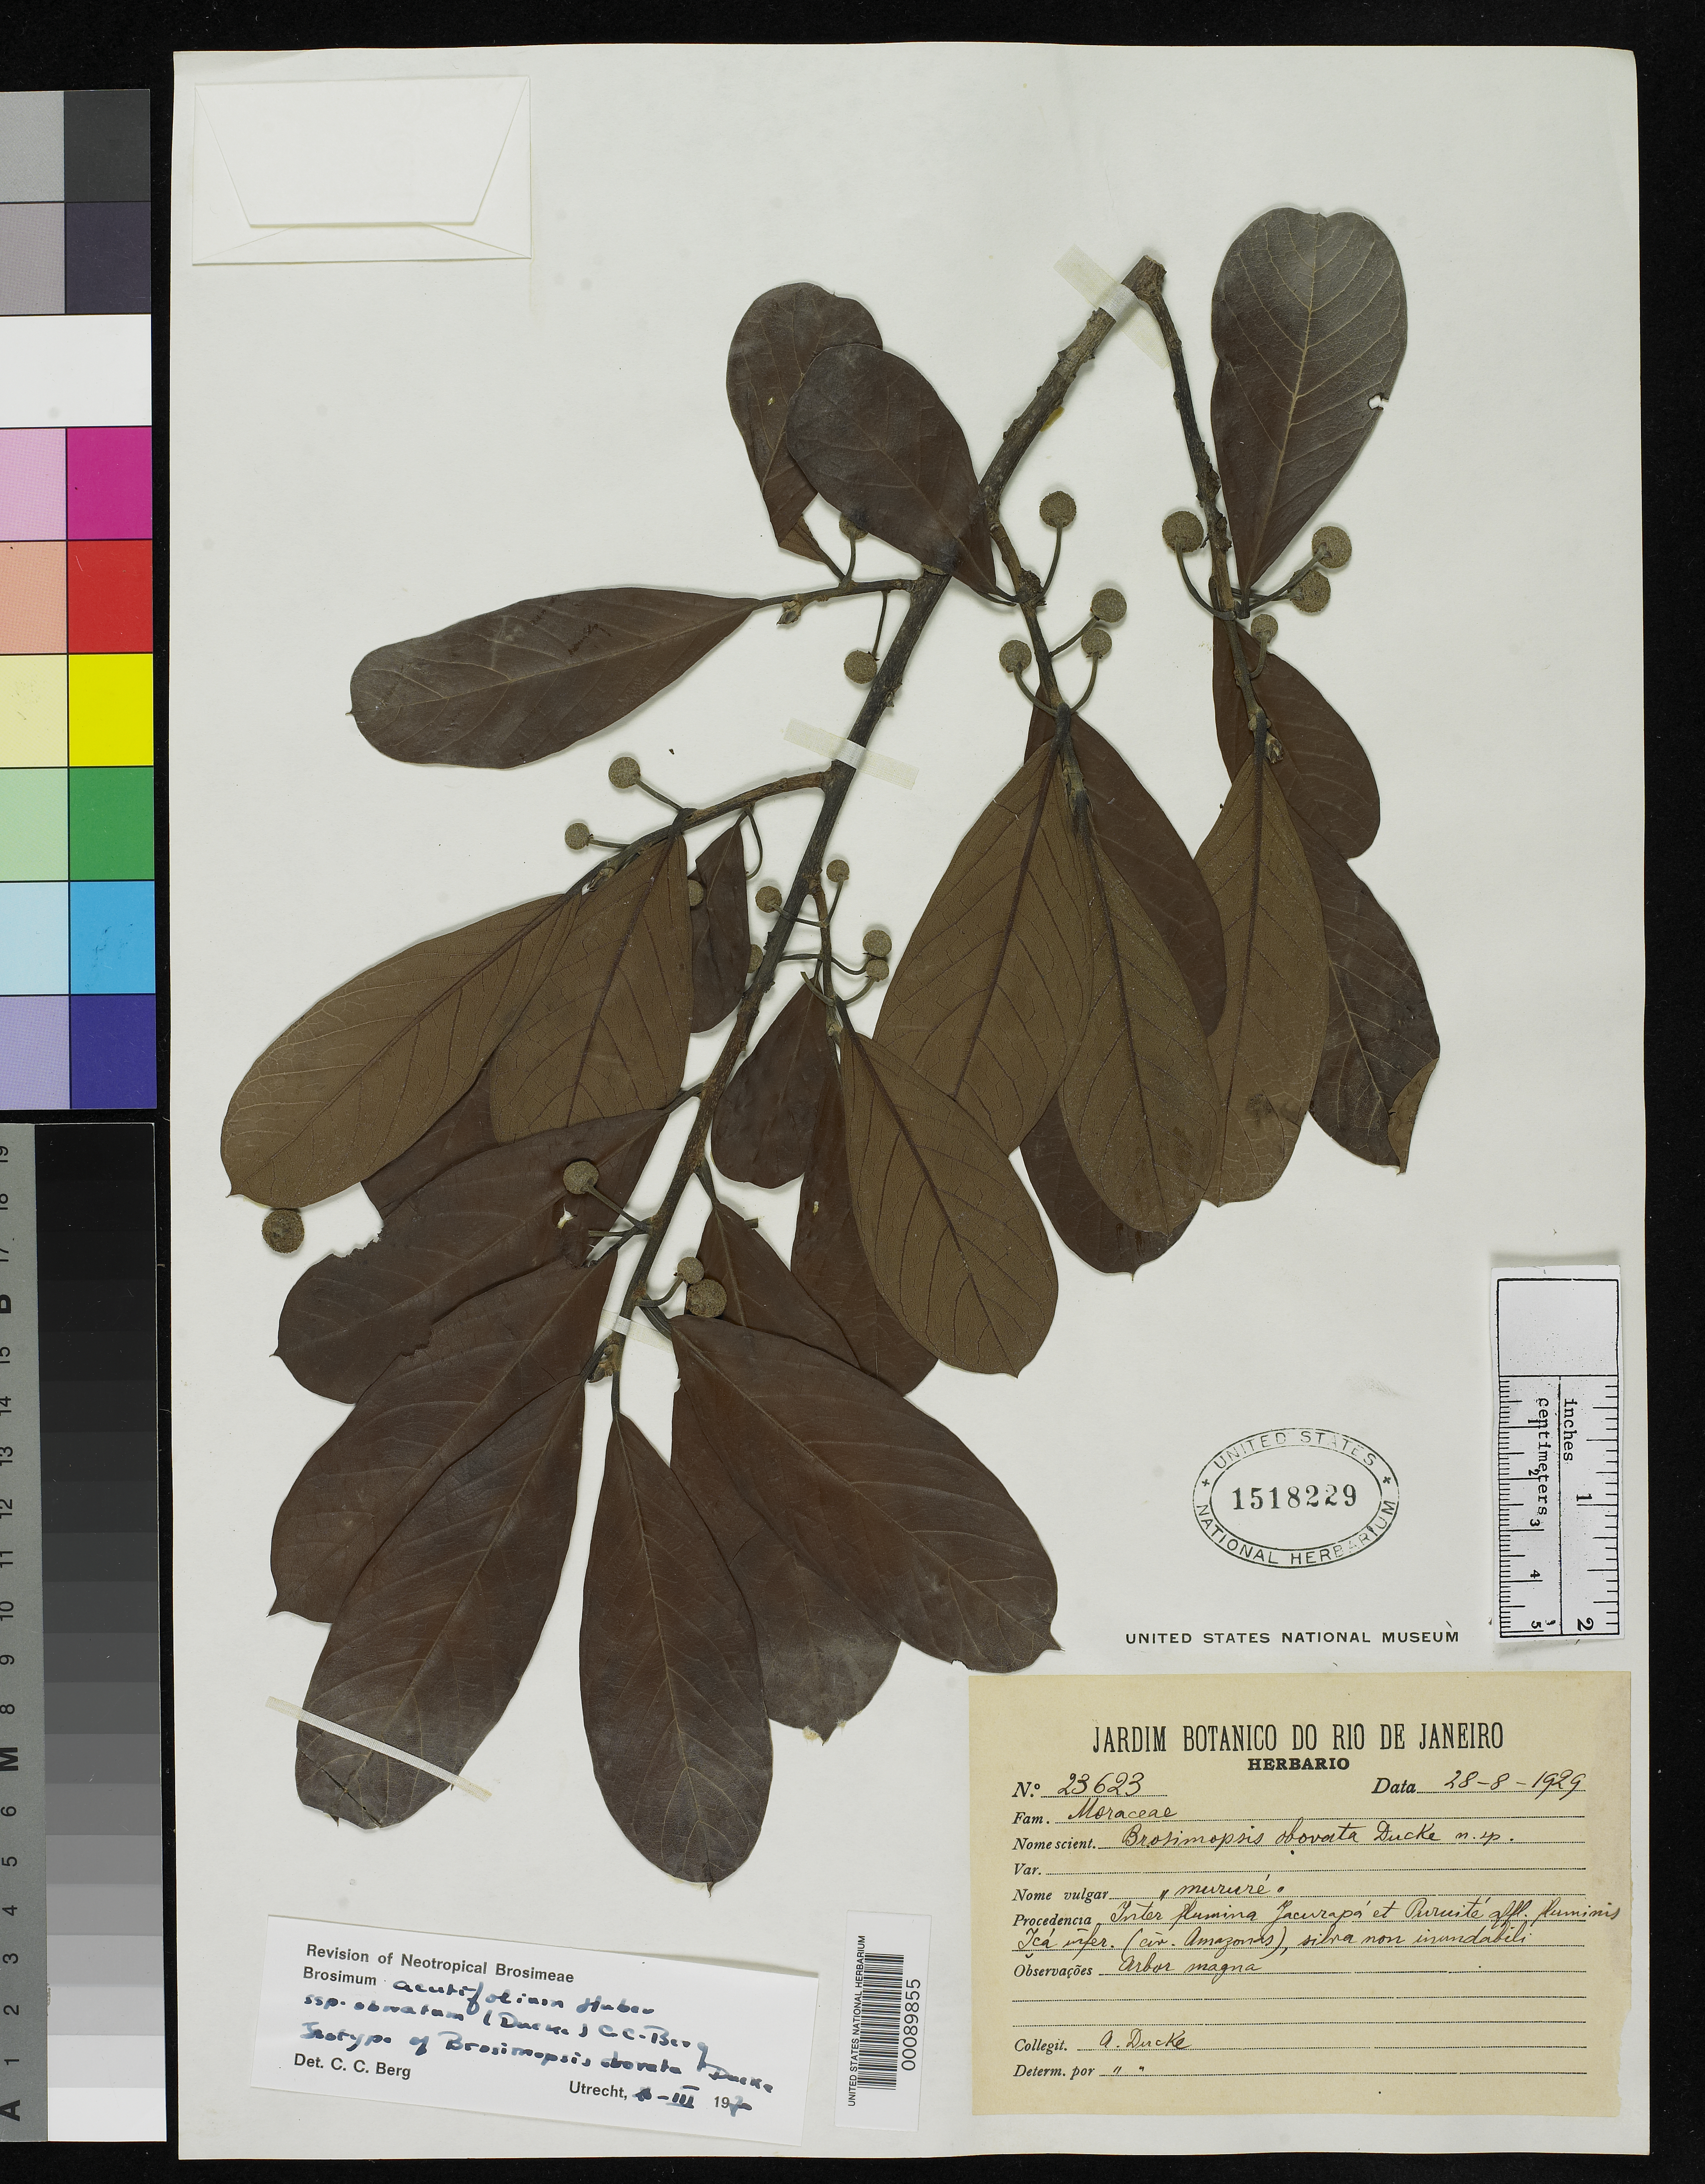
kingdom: Plantae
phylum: Tracheophyta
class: Magnoliopsida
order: Rosales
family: Moraceae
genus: Brosimopsis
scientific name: Brosimopsis obovata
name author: Ducke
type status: Isolectotype; Isosyntype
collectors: A. Ducke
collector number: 23623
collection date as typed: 28-8-1929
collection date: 1929-08-28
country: Brazil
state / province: Amazonas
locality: Inter flumina Jacurapá et Puruité affl. fluminis Icá infer. (civ. Amazonas)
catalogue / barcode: US 1518229